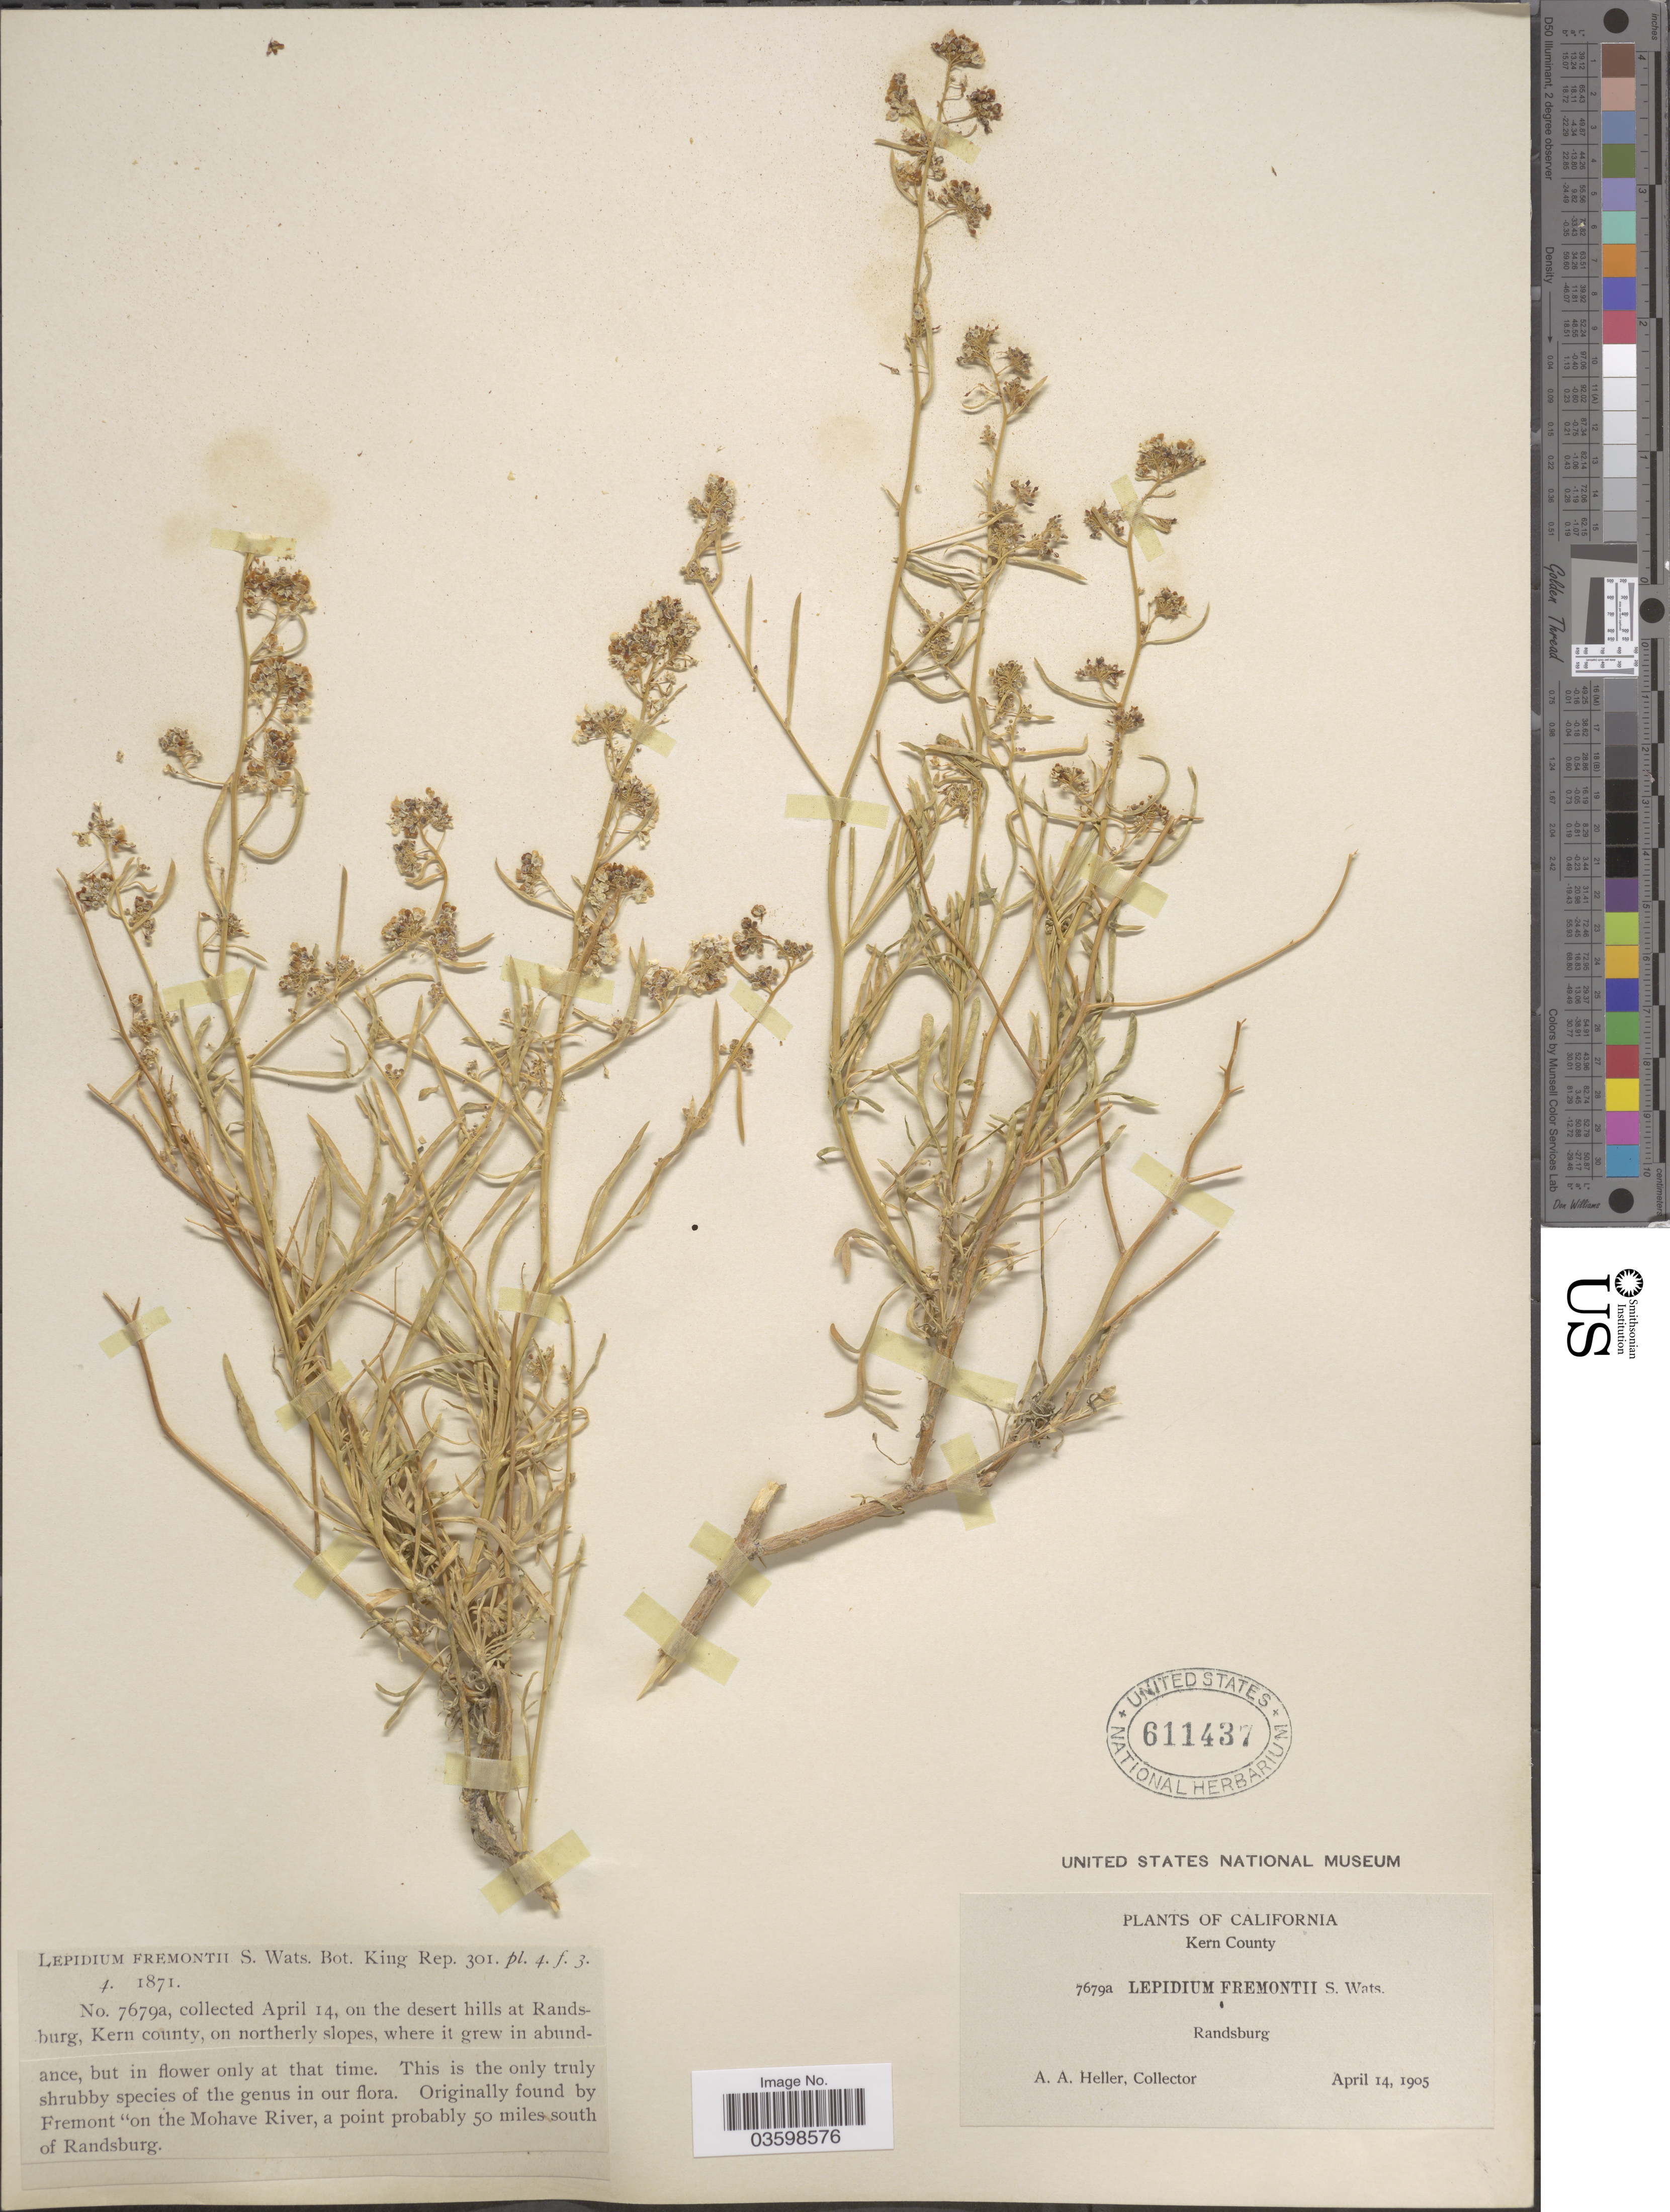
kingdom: Plantae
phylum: Tracheophyta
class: Magnoliopsida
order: Brassicales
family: Brassicaceae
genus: Lepidium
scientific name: Lepidium fremontii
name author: S. Watson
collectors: A. A. Heller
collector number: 7679a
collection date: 1905-04-14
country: United States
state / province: California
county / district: Kern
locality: Kern County. On the desert hills at Randsburg.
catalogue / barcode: US 611437